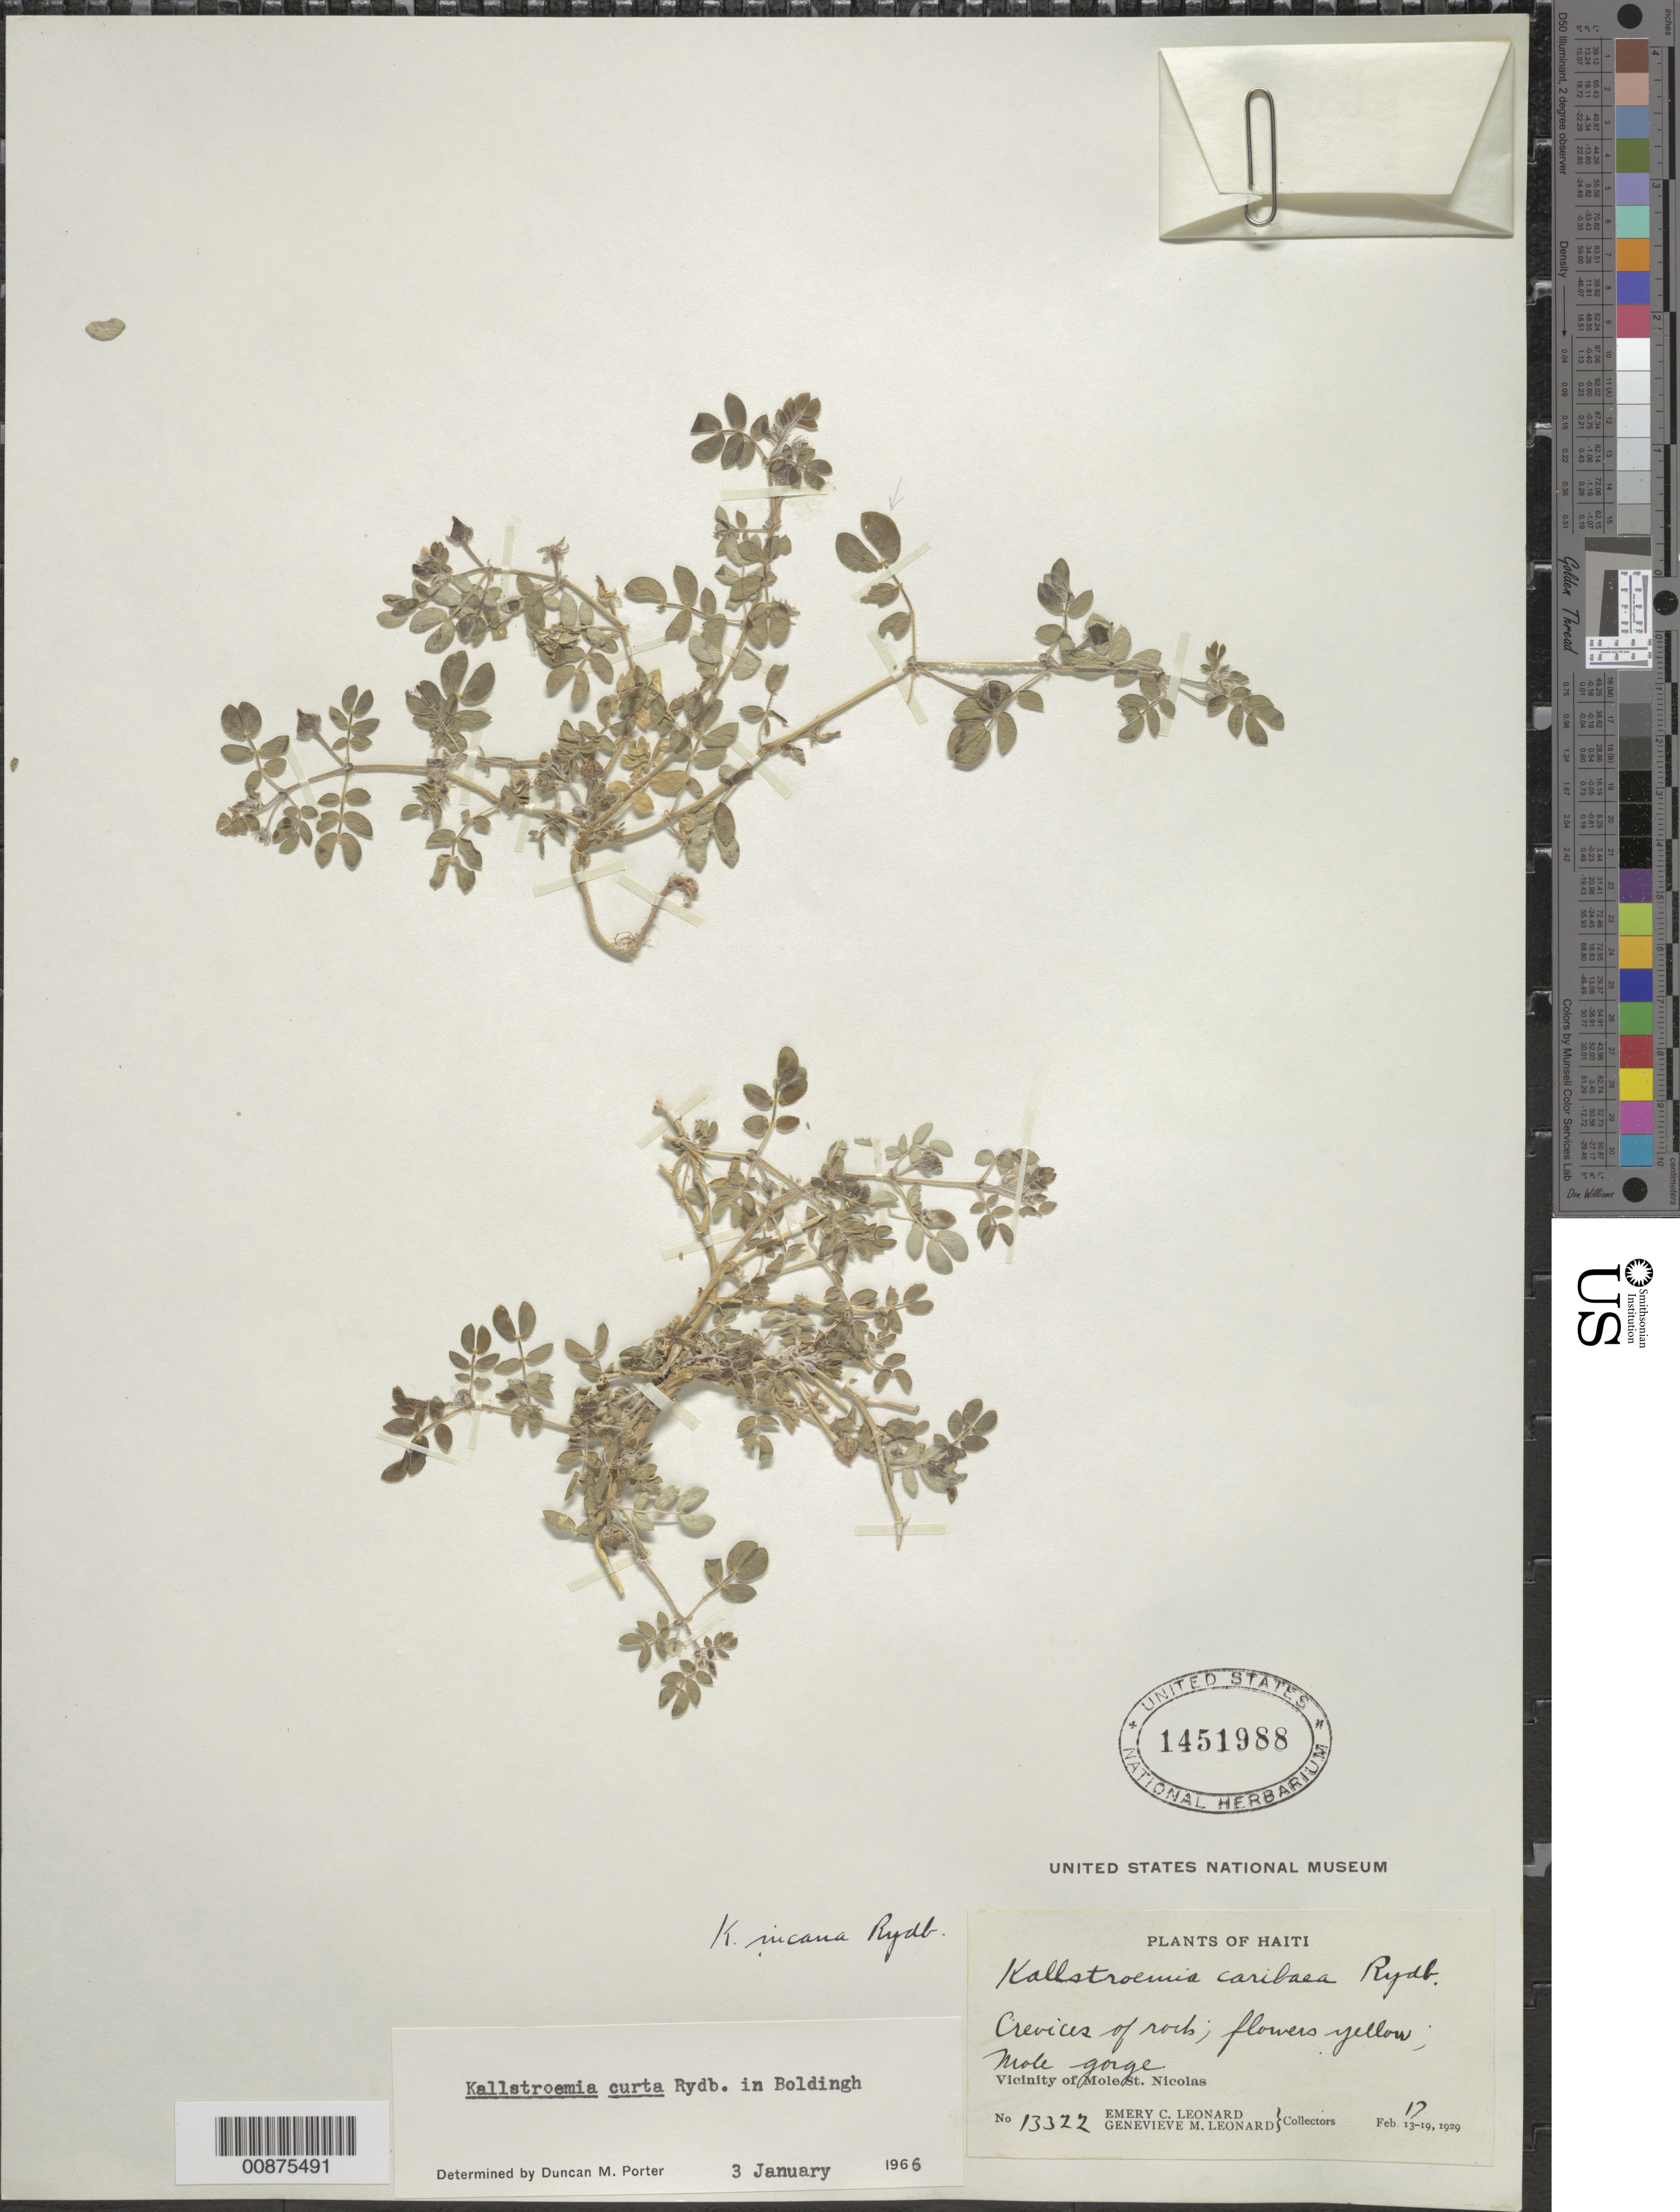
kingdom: Plantae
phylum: Tracheophyta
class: Magnoliopsida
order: Zygophyllales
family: Zygophyllaceae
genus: Kallstroemia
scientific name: Kallstroemia curta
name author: Rydb.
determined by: Porter, D. M.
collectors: E. C. Leonard & G. M. Leonard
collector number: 13322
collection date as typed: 17 Feb 1929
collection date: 1929-02-17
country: Haiti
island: Hispaniola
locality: Vicinity of Mole St. Nicolas, Mole Gorge.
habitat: Crevices of rocks.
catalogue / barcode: US 1451988